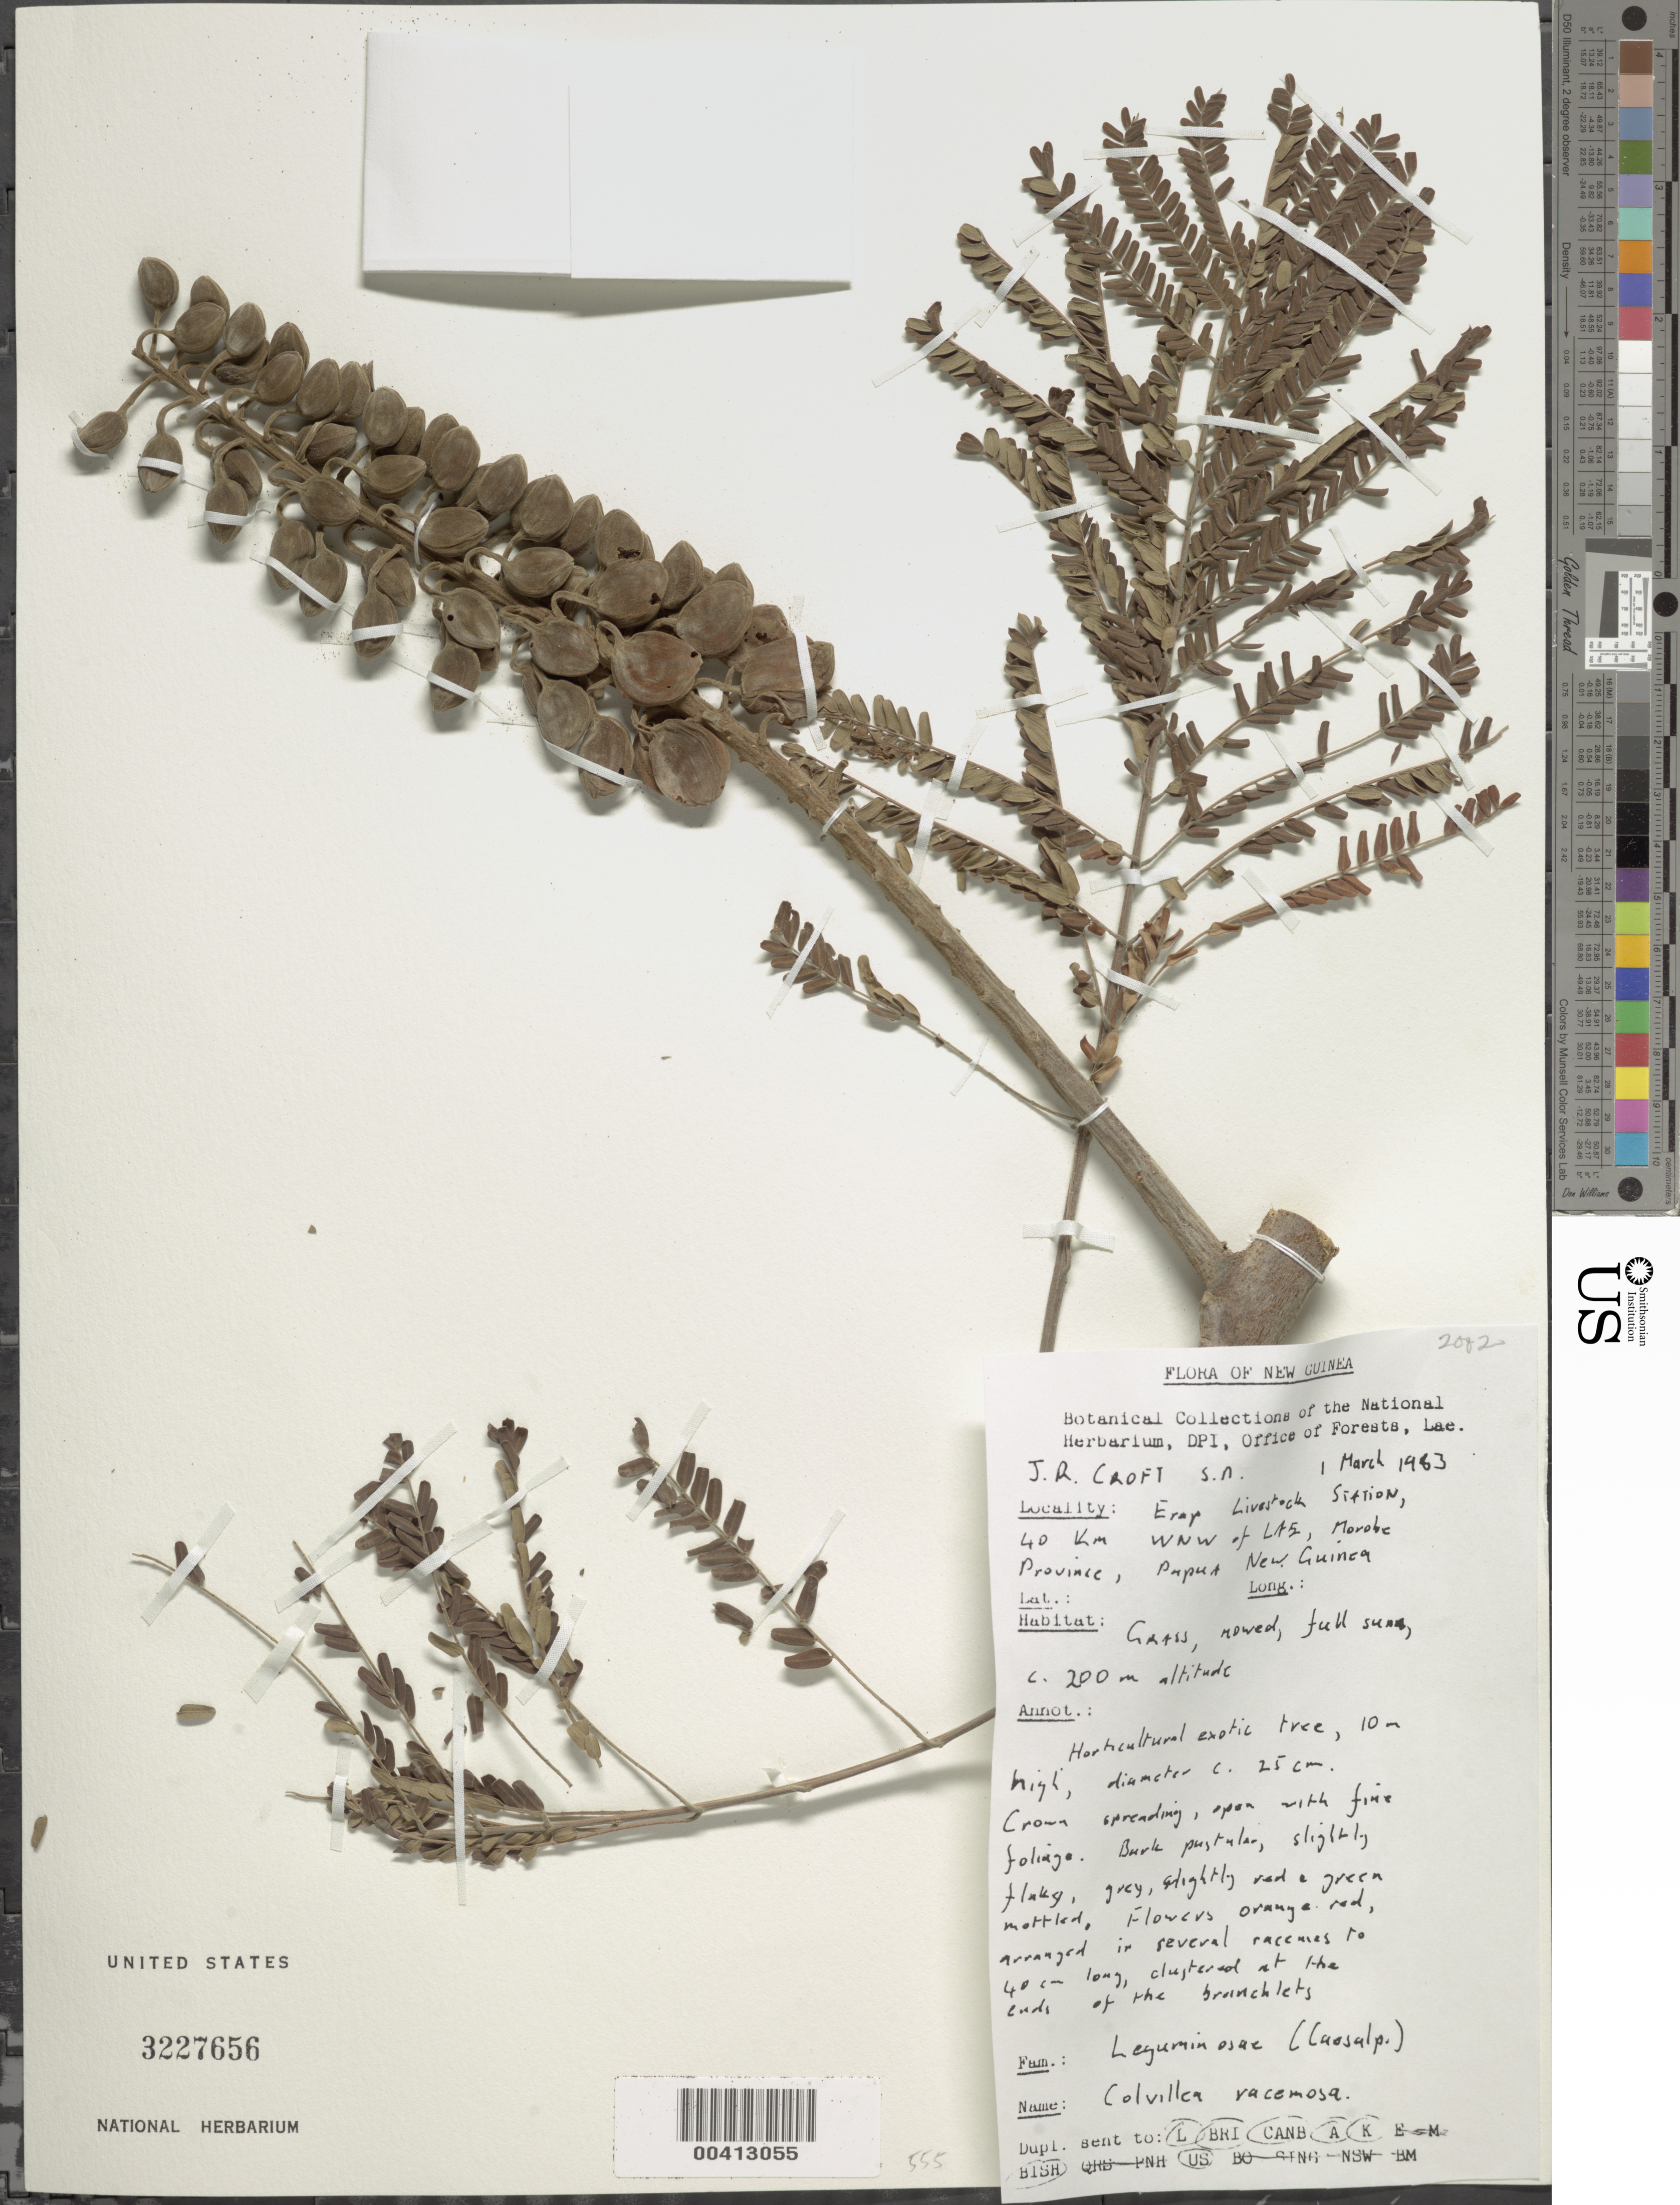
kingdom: Plantae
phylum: Tracheophyta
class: Magnoliopsida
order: Fabales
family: Fabaceae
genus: Colvillea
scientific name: Colvillea racemosa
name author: Bojer ex Hook.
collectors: J. R. Croft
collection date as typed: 01 Mar 1983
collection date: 1983-03-01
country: Papua New Guinea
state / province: Morobe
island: New Guinea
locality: Morobe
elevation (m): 200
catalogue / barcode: US 327656